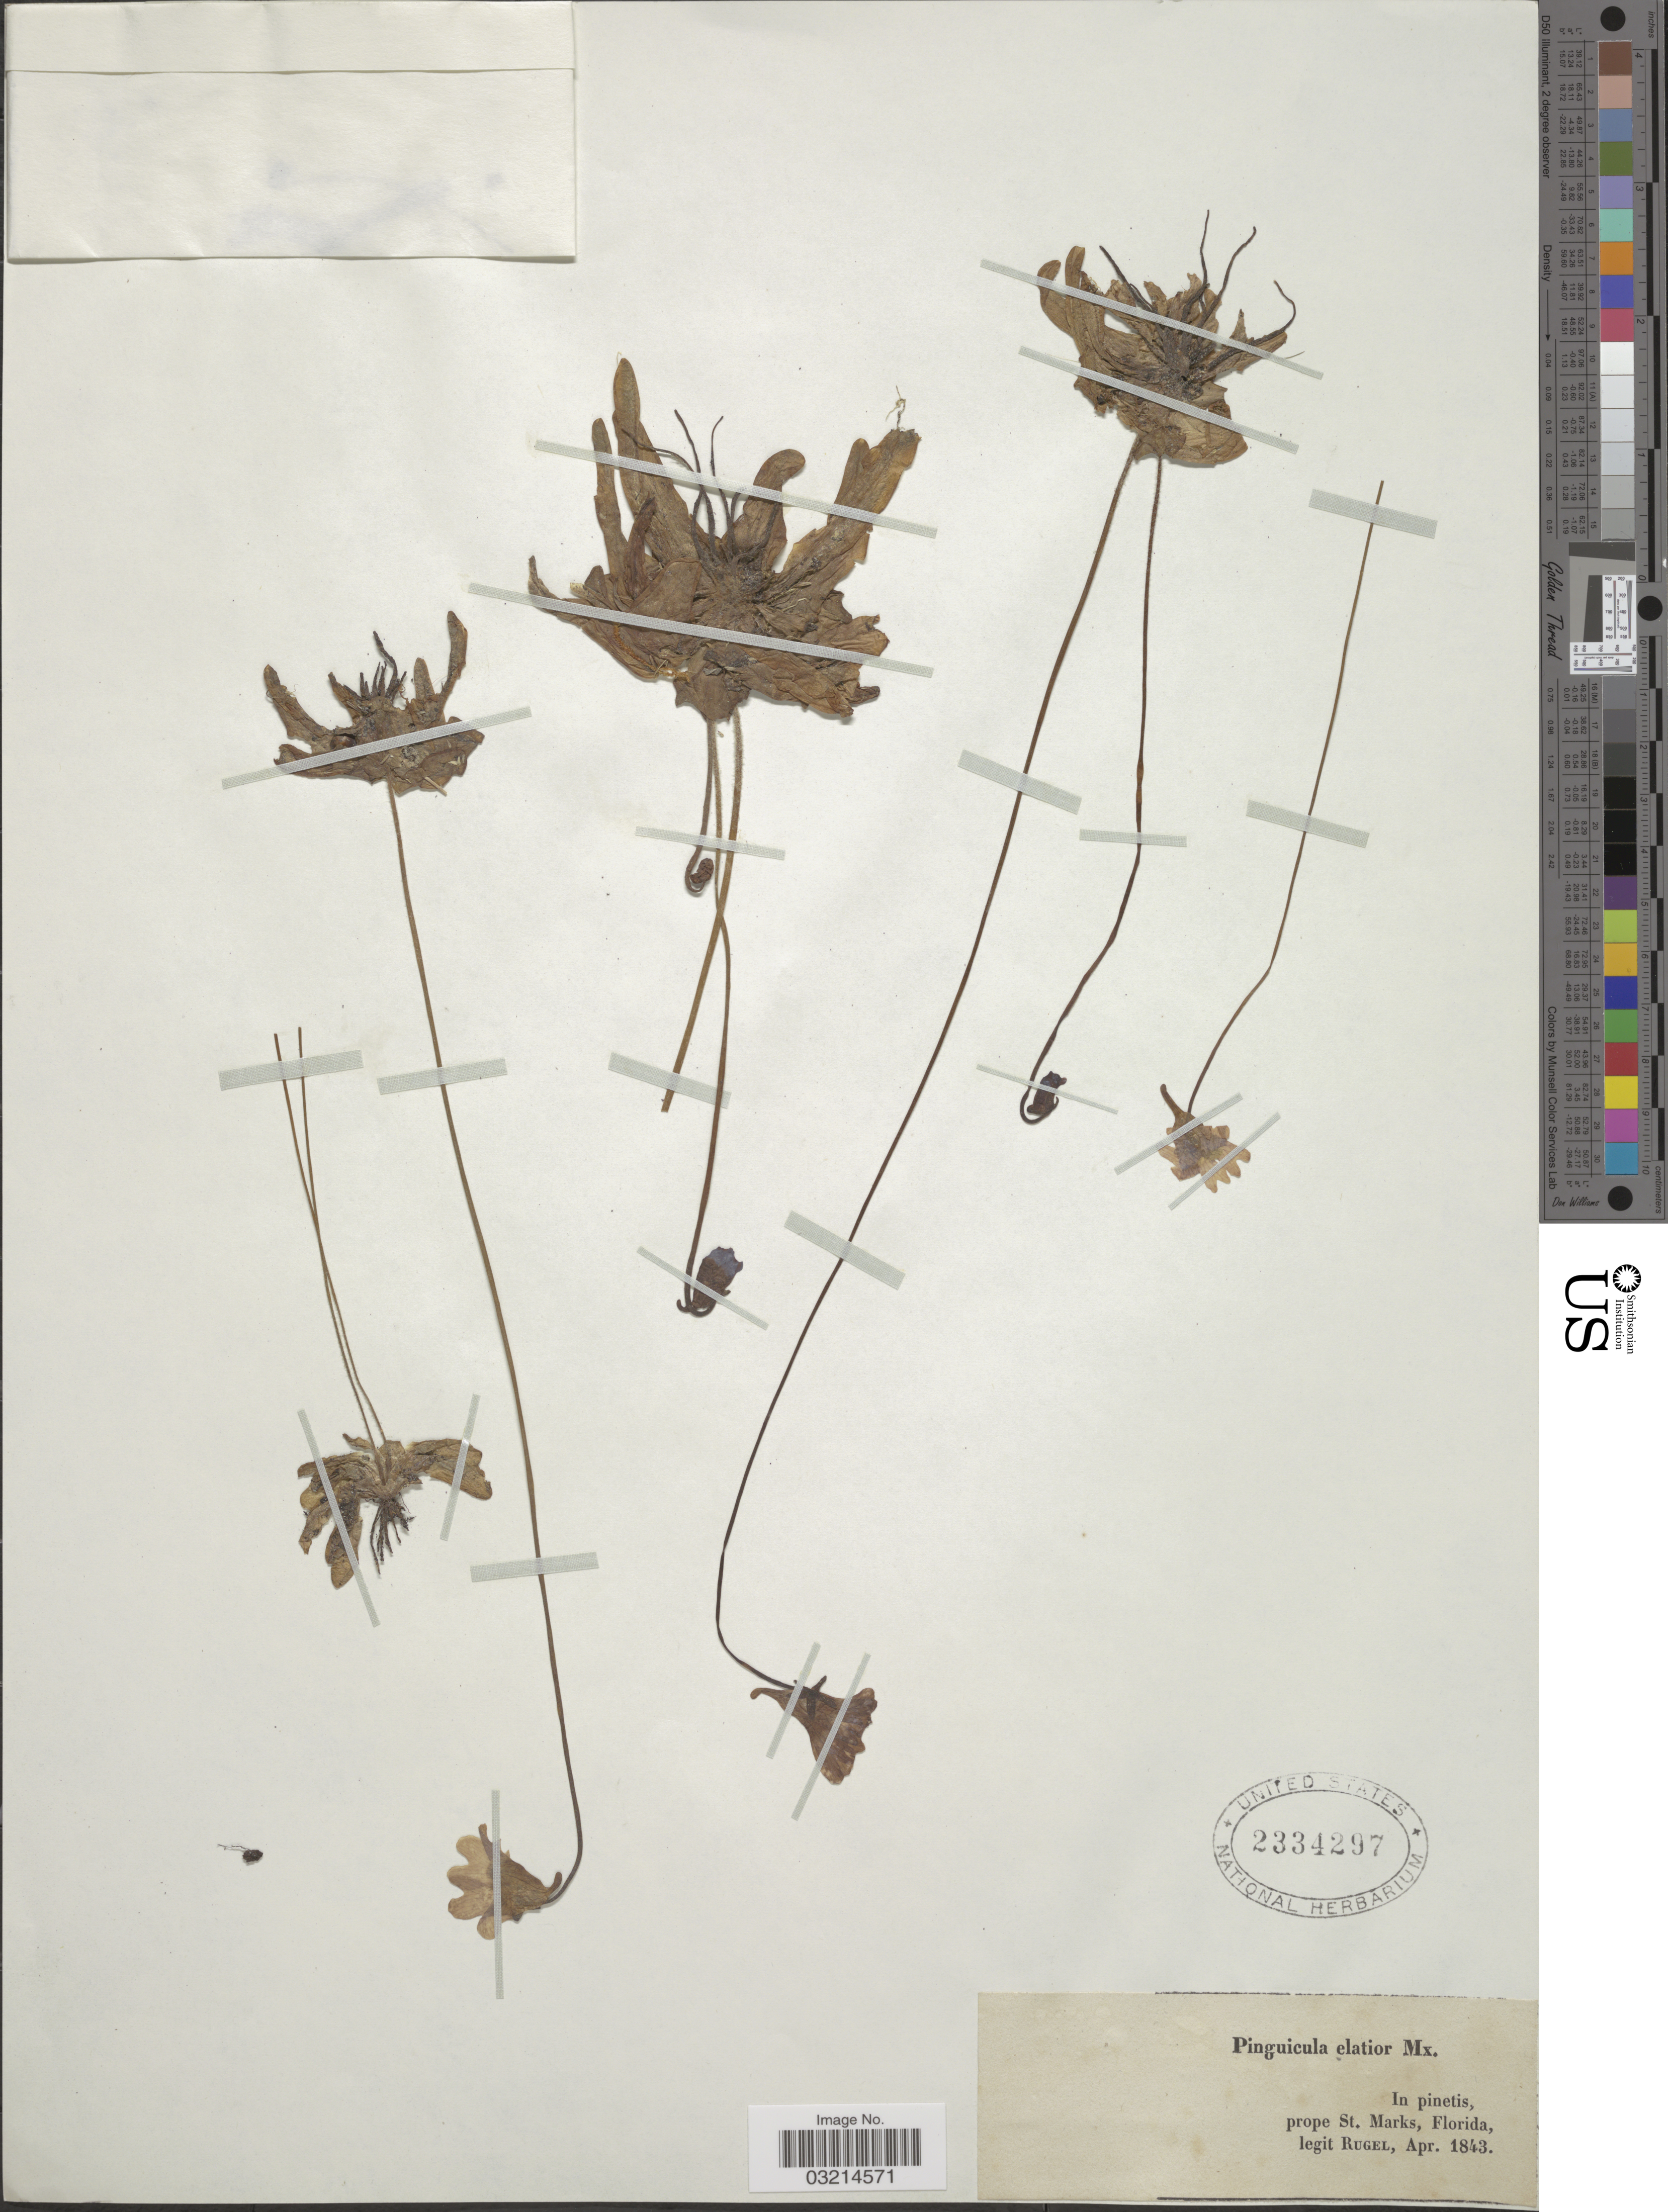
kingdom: Plantae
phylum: Tracheophyta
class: Magnoliopsida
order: Lamiales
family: Lentibulariaceae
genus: Pinguicula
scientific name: Pinguicula caerulea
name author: Walter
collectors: Rugel, --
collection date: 1843-04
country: United States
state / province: Florida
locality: In pinetis, prope St. Marks.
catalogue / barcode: US 2334297